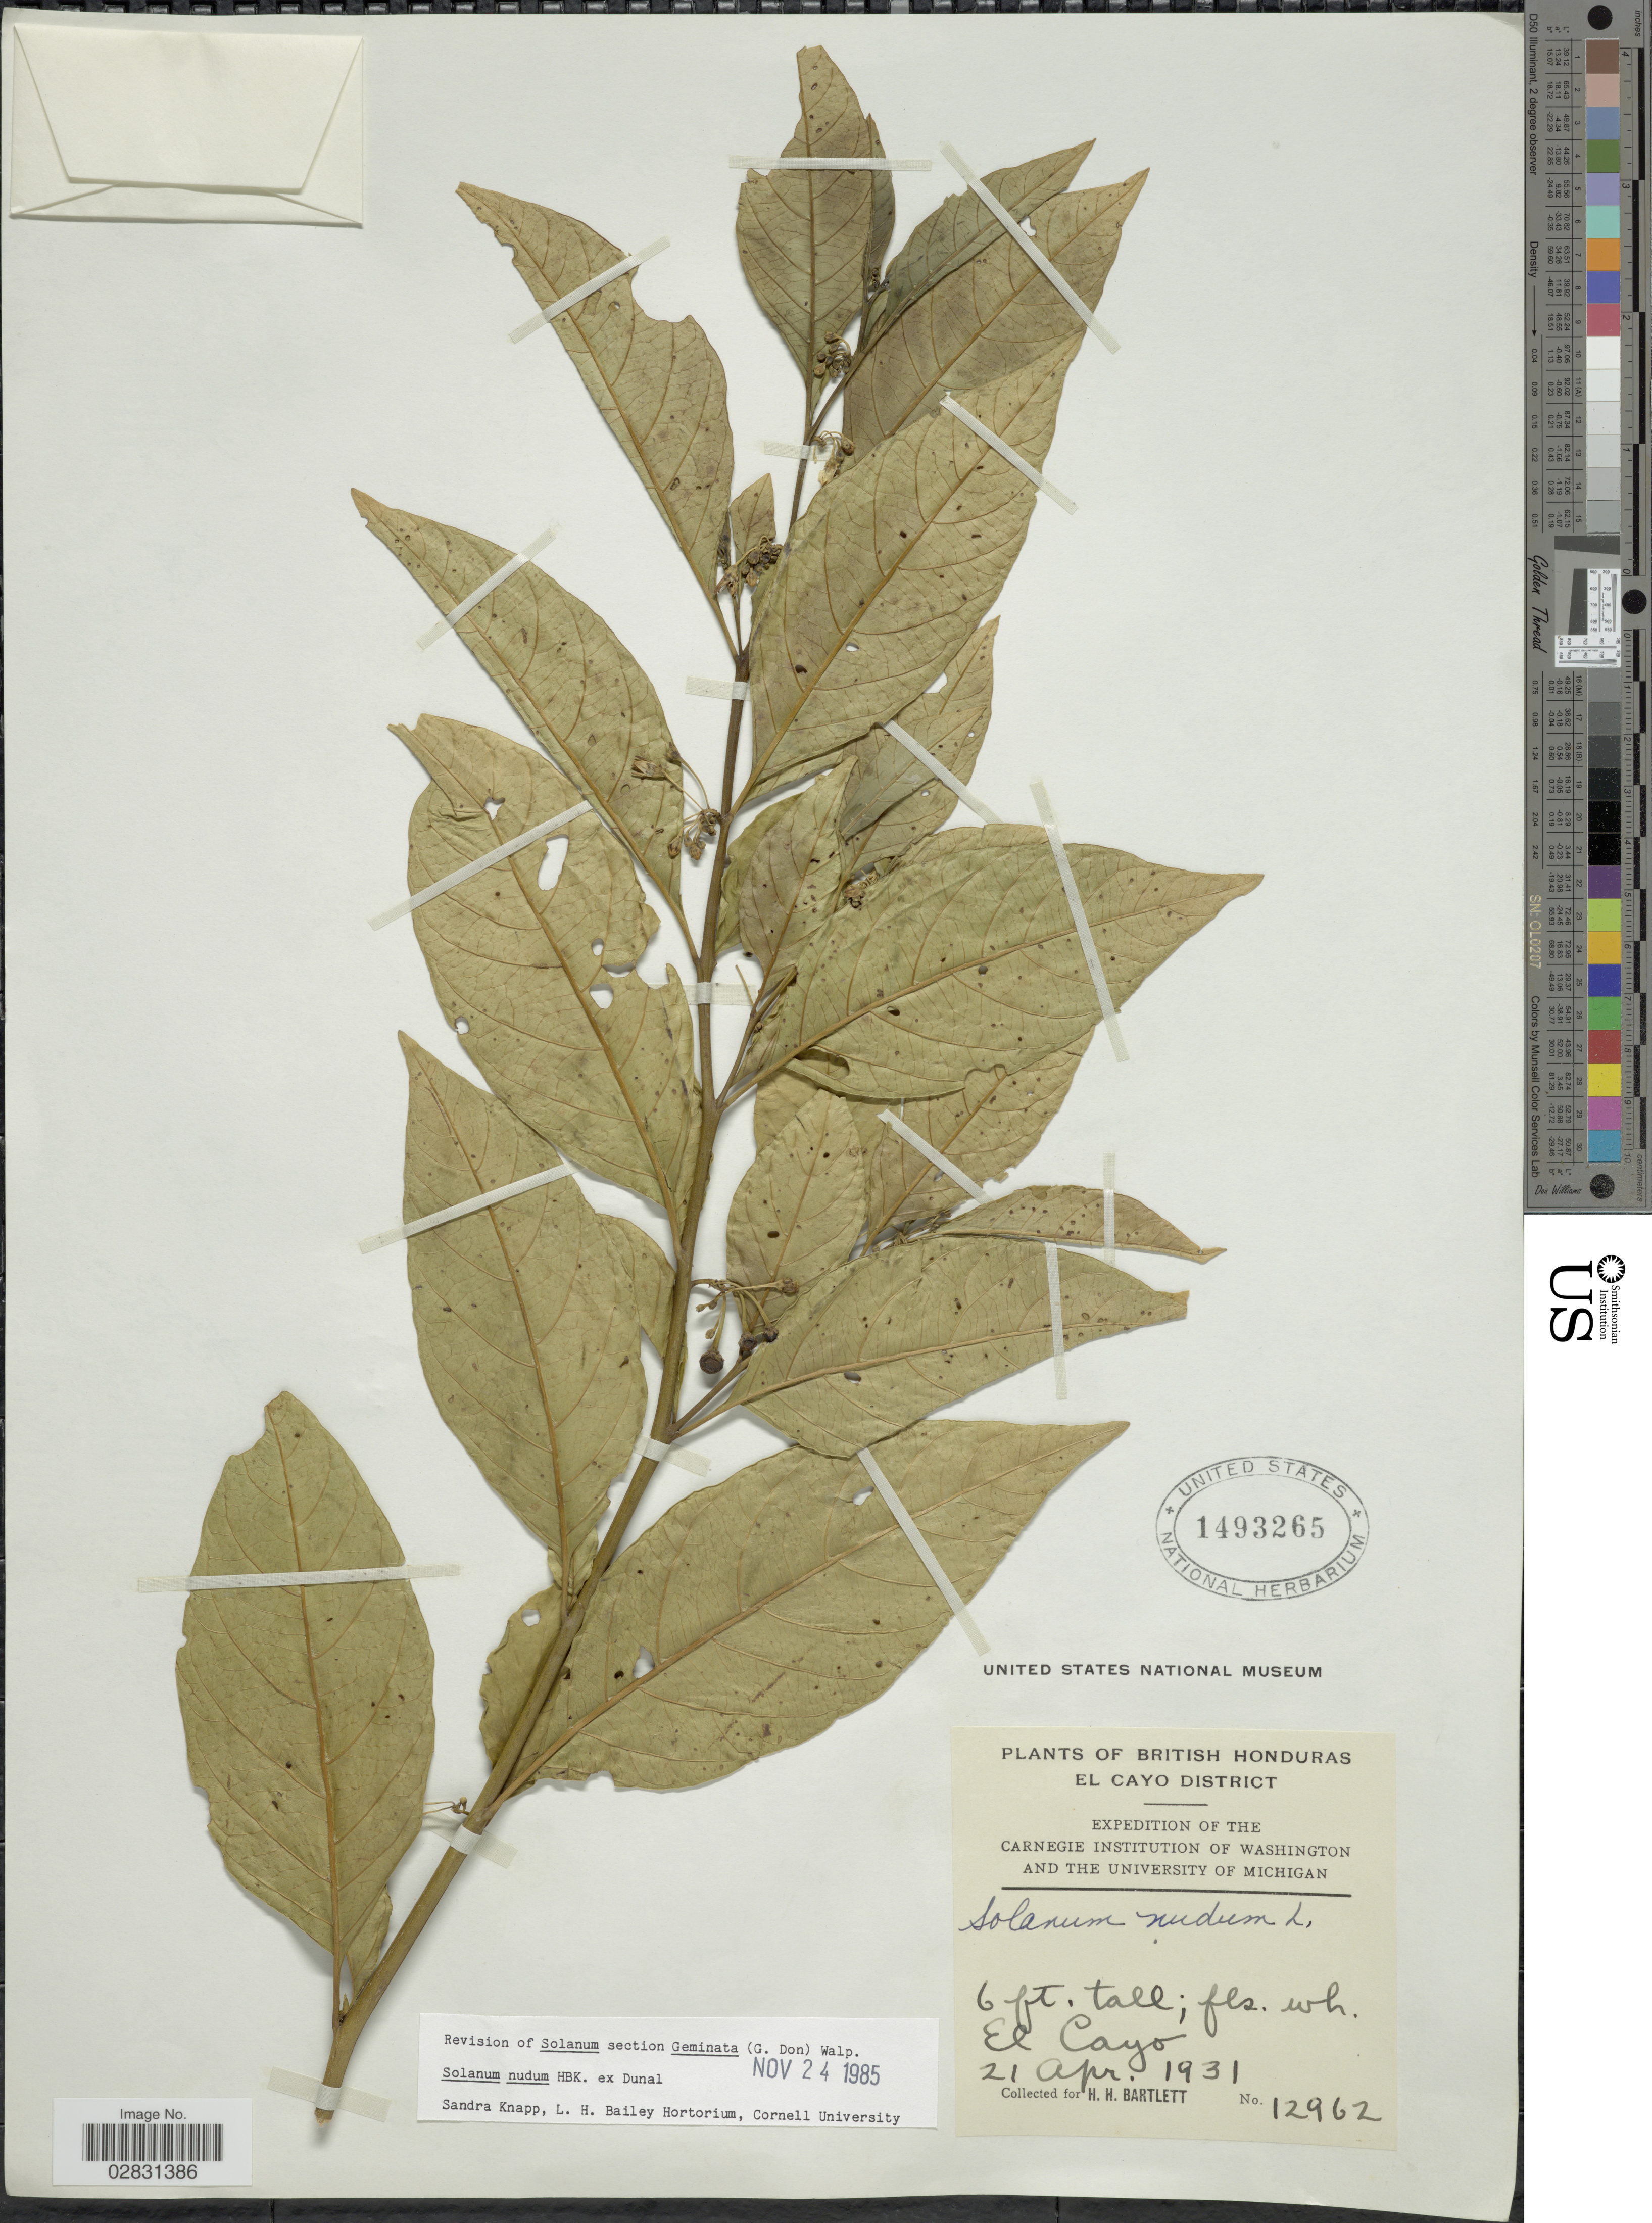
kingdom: Plantae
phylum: Tracheophyta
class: Magnoliopsida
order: Solanales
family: Solanaceae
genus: Solanum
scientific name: Solanum nudum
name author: Dunal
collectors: H. H. Bartlett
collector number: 12962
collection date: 1931-04-21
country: Belize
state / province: Cayo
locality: British Honduras, El Cayo District, El Cayo.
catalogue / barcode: US 1493265